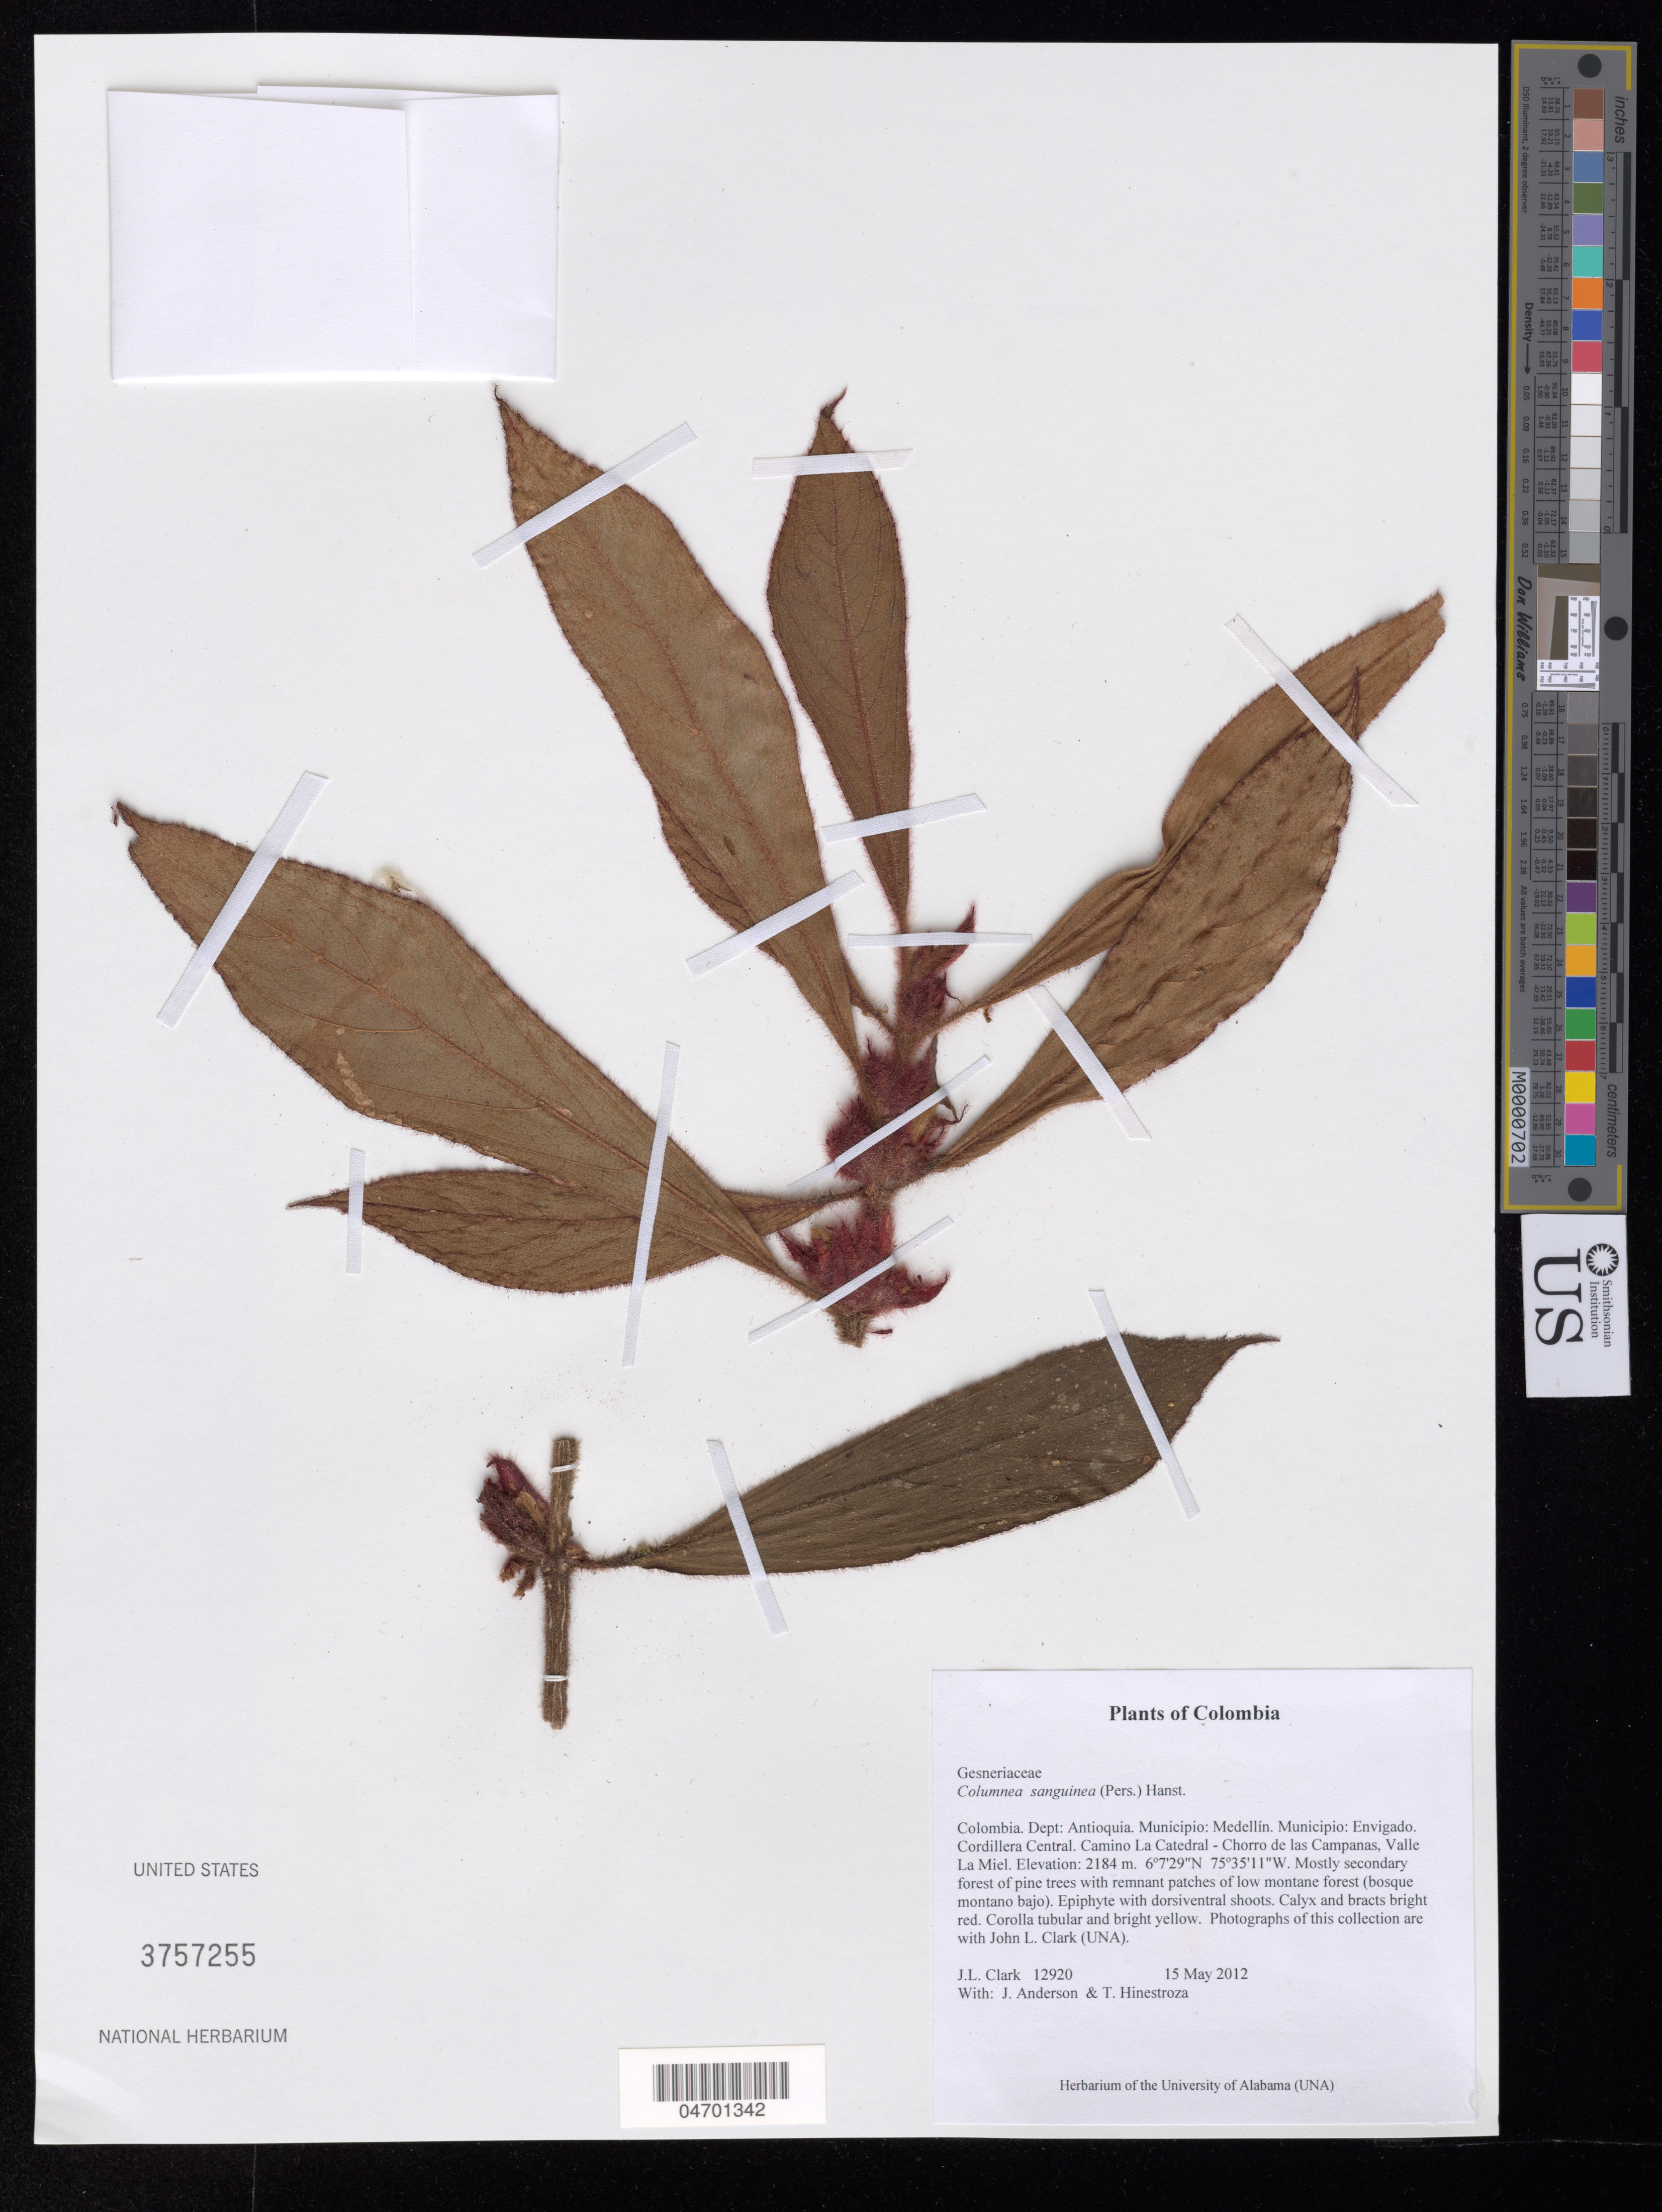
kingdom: Plantae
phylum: Tracheophyta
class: Magnoliopsida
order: Lamiales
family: Gesneriaceae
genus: Columnea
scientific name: Columnea sanguinea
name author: (Pers.) Hanst.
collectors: J. L. Clark, J. Anderson & J. Àllen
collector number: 12920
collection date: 2012-05-15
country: Colombia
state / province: Antioquia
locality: Dept: Antioquia. Municipio: Medellín. Municipio: Envigado. Cordillera Central. Camino La Catedral - Chorro de las Campanas, Valle La Miel.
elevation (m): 2184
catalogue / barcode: US 3757255